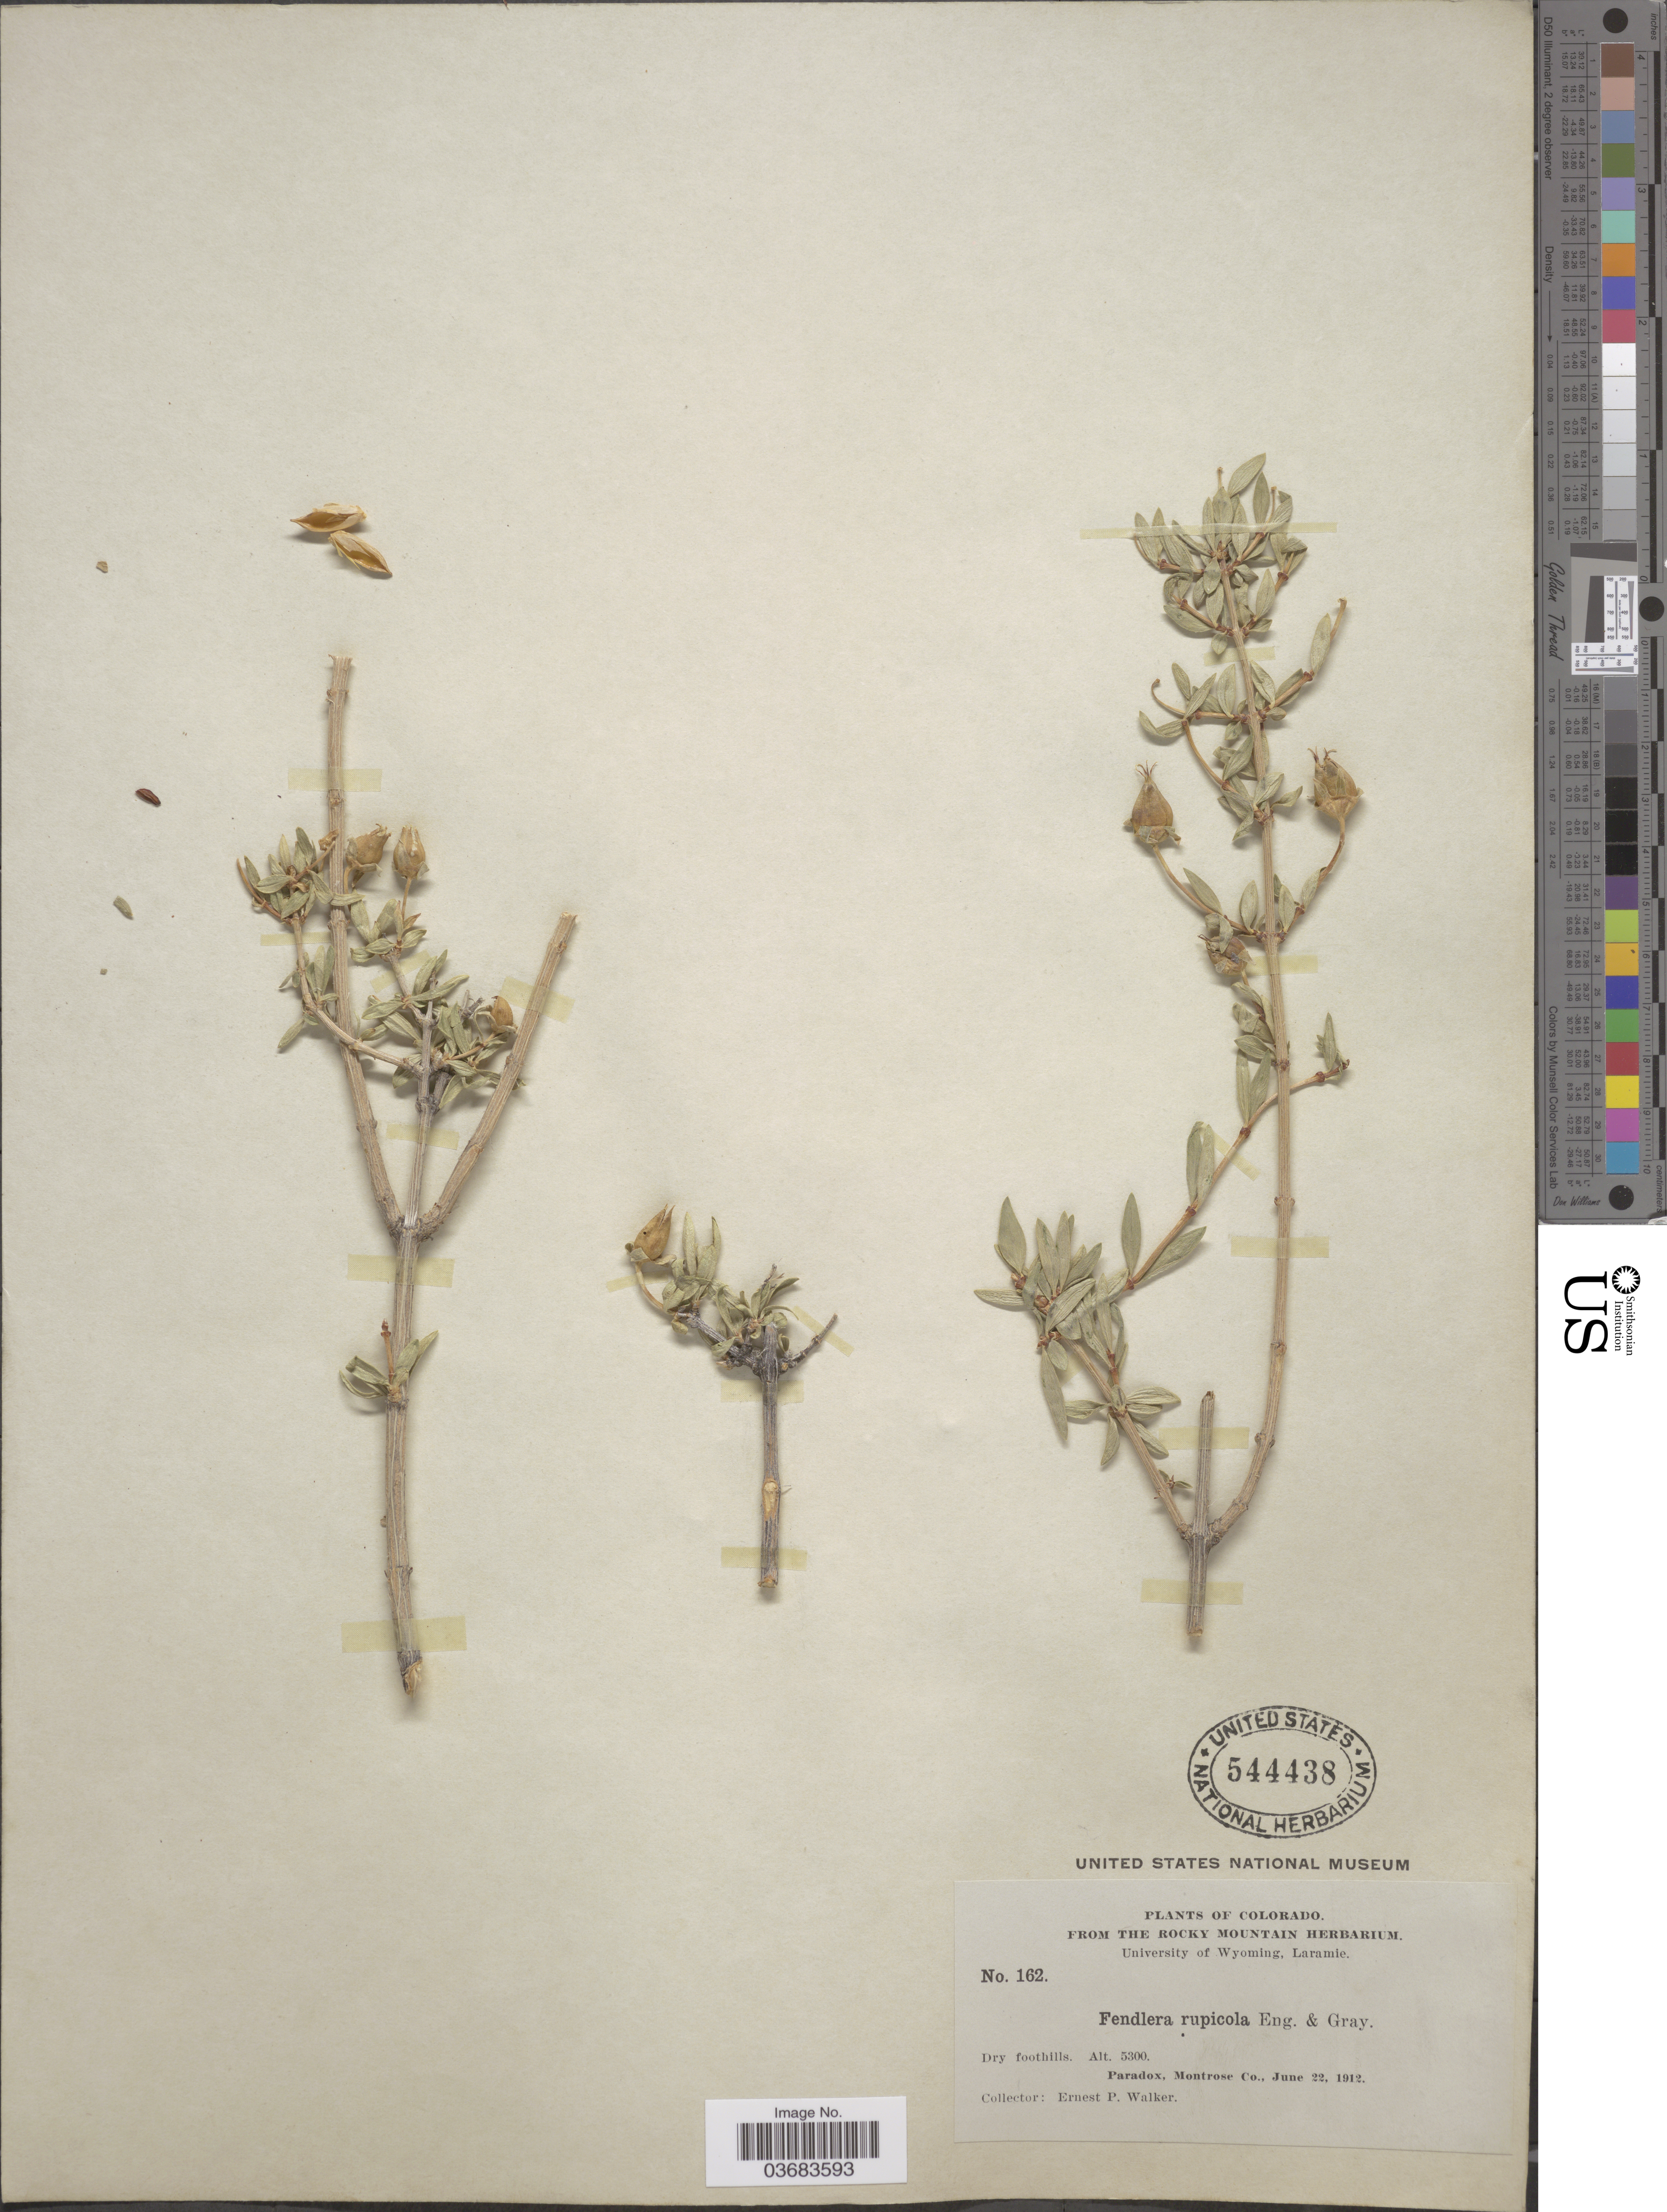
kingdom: Plantae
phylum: Tracheophyta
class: Magnoliopsida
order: Cornales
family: Hydrangeaceae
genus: Fendlera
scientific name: Fendlera rupicola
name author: Englem. & A. Gray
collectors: E. P. Walker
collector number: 162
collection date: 1912-06-22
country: United States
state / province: Colorado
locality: Paradox, Montrose Co.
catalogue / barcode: US 544438